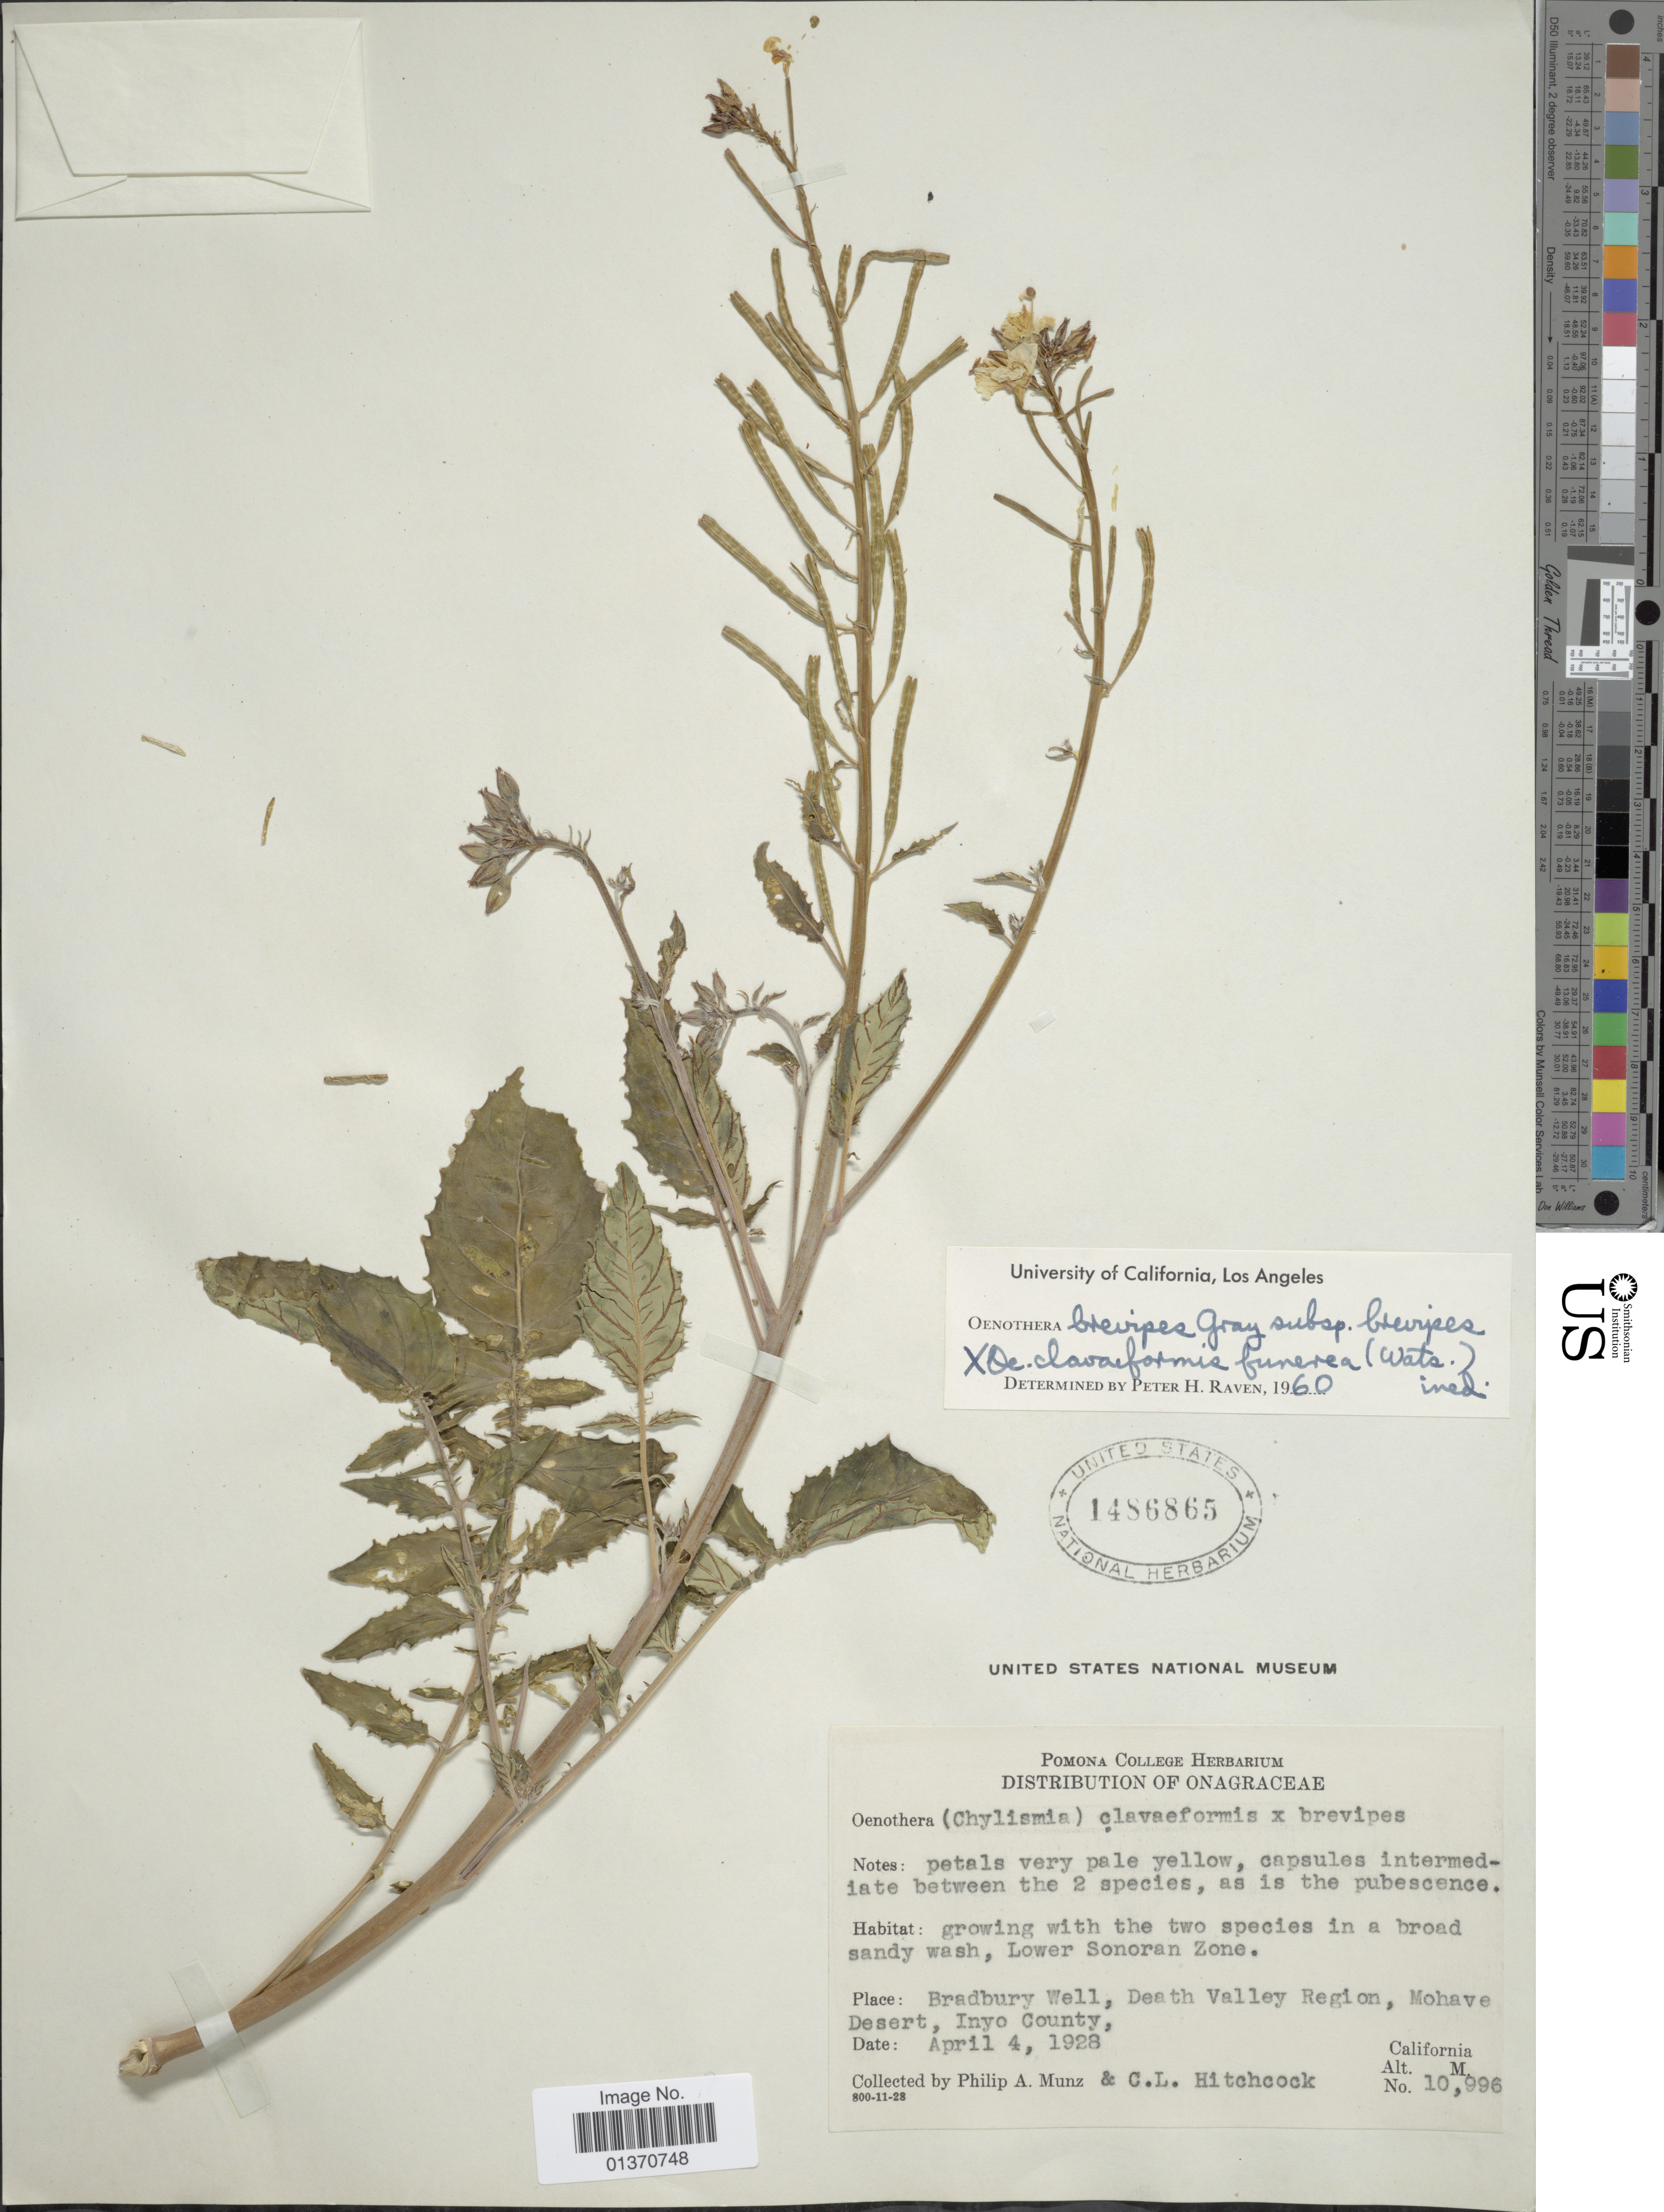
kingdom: Plantae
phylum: Tracheophyta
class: Magnoliopsida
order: Myrtales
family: Onagraceae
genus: Chylismia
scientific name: Chylismia brevipes subsp. brevipes x C. claviformis subsp. funerea (P.H. Raven) W.L. Wagner & Hoch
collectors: P. A. Munz & C. L. Hitchcock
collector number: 10996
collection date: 1928-04-04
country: United States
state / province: California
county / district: Inyo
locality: Bradbury Well, Death Valley Region, Mohave Desert, Inyo County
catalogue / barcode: US 1486865